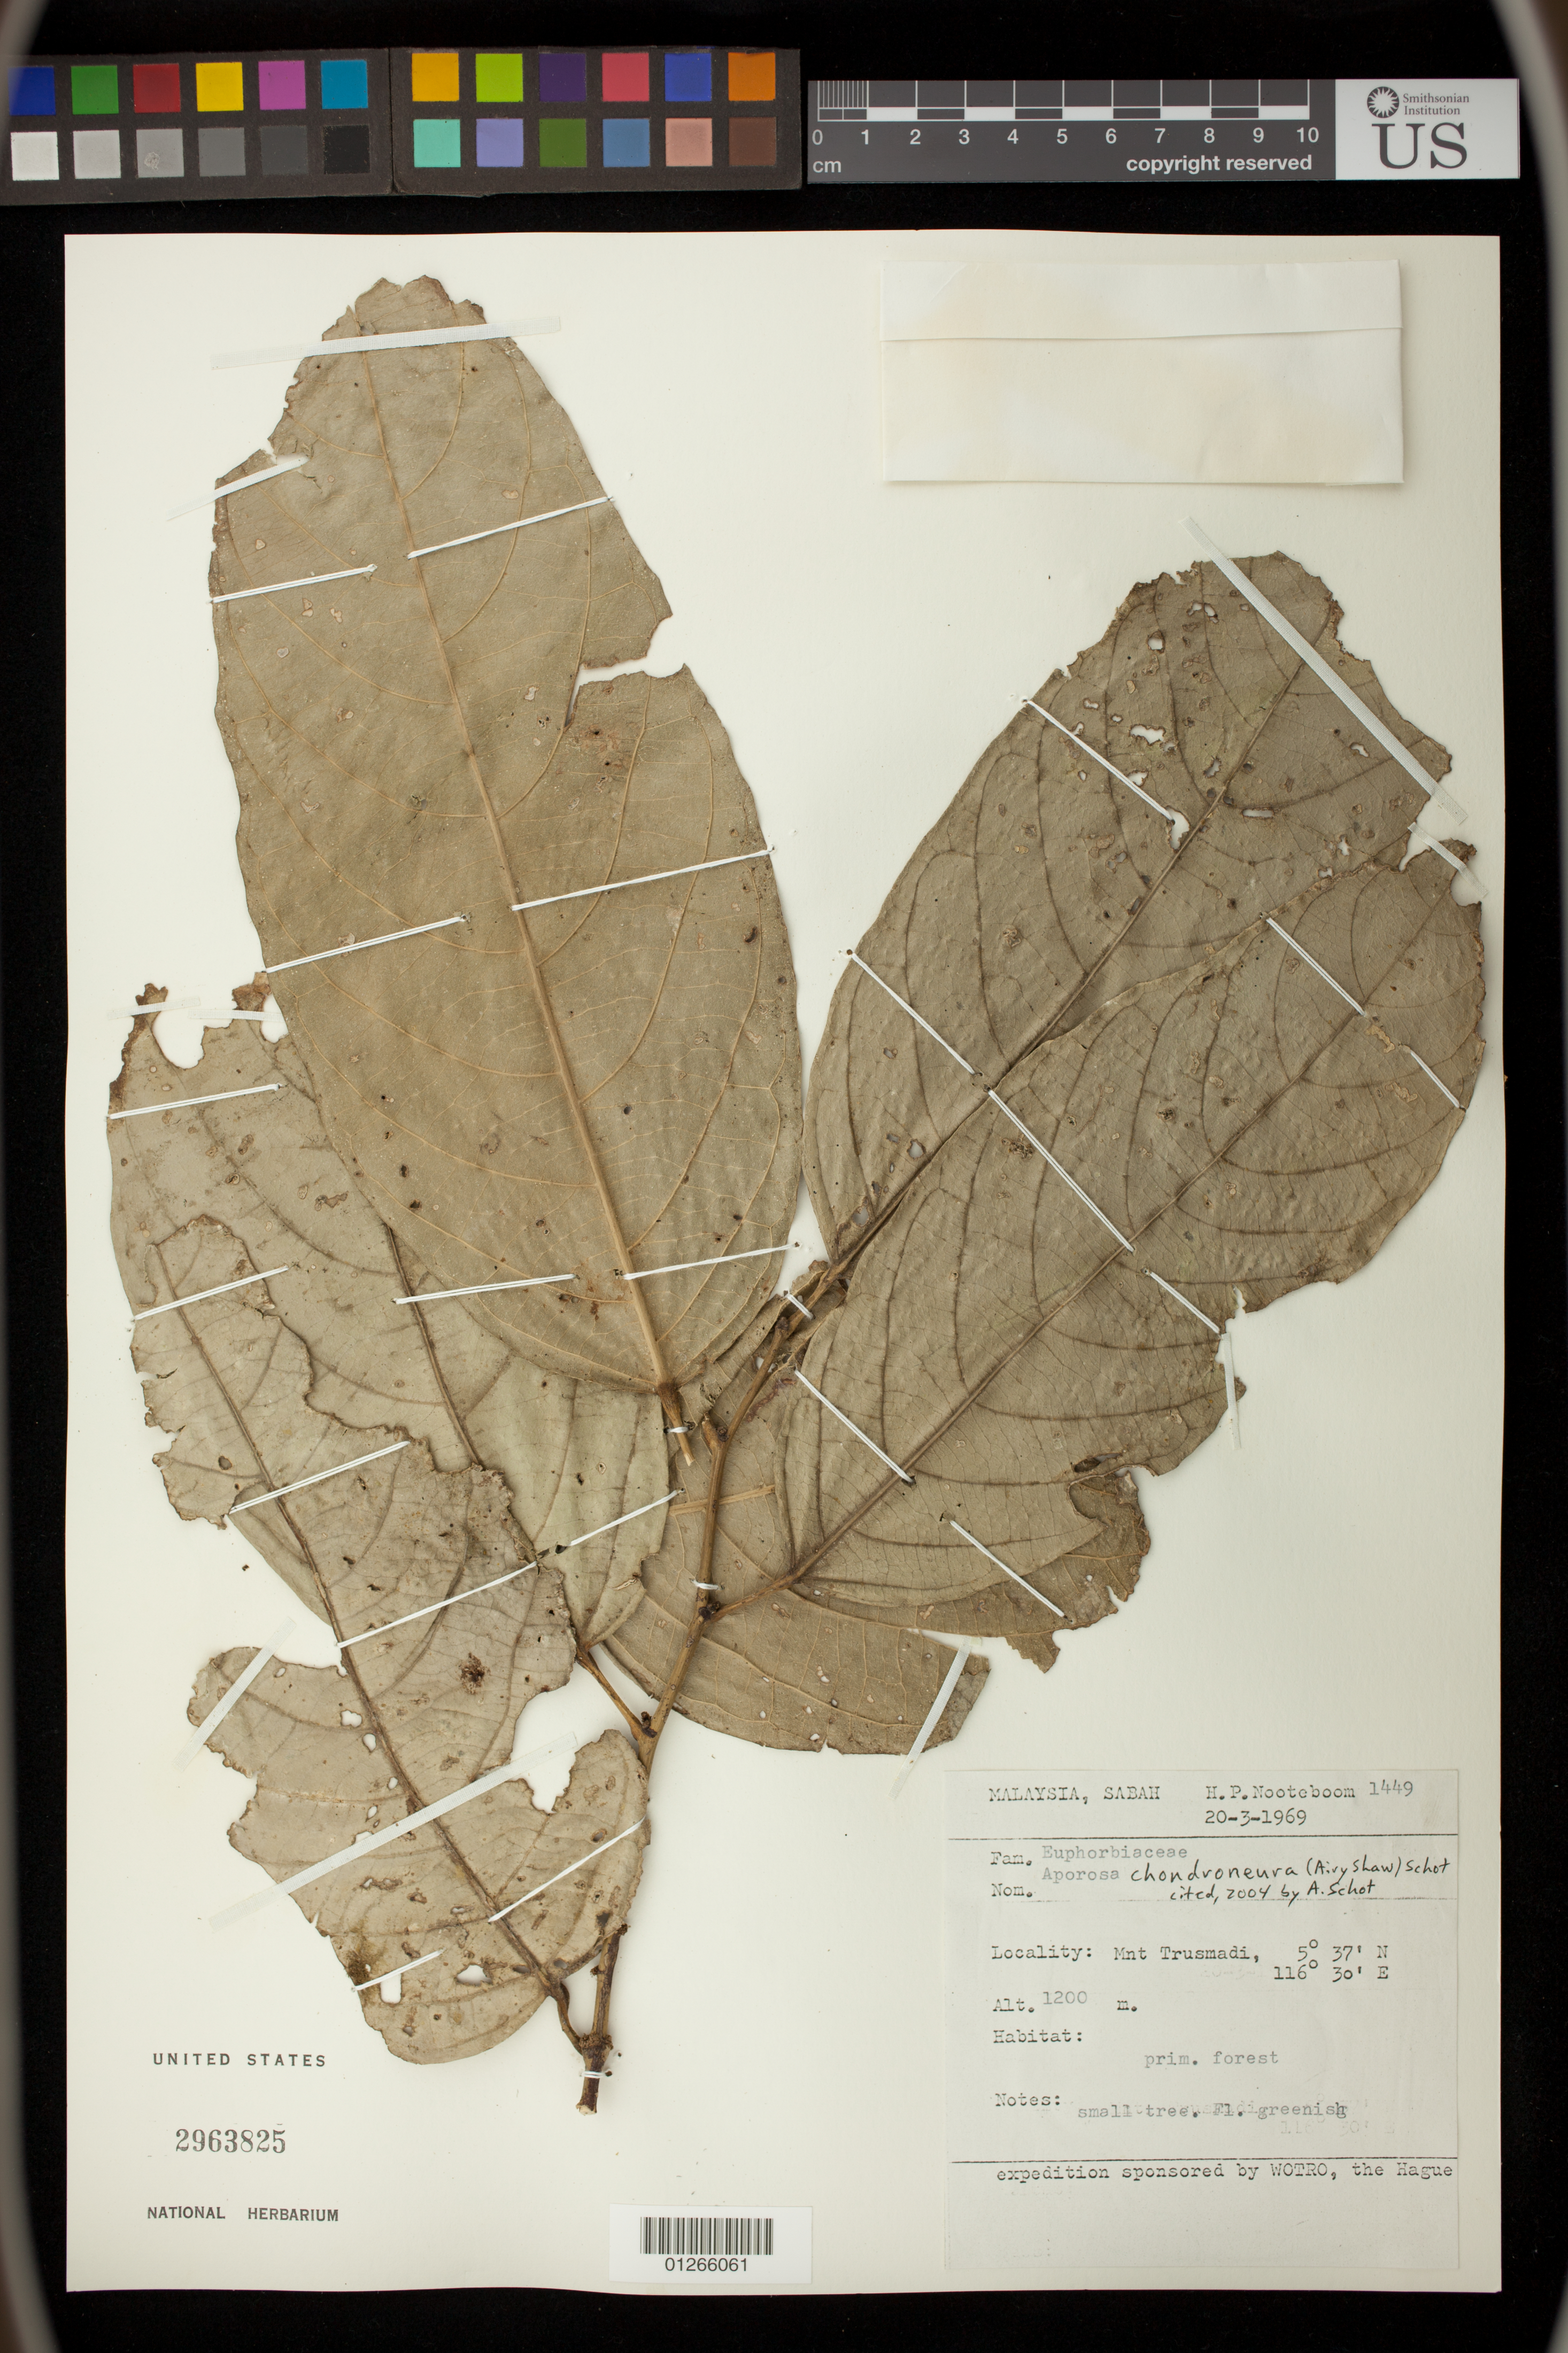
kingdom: Plantae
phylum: Tracheophyta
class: Magnoliopsida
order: Malpighiales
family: Phyllanthaceae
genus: Aporosa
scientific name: Aporosa chondroneura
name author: (Airy Shaw) A. Schott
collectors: H. P. Nooteboom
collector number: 1449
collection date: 1969-03-20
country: Malaysia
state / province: Sabah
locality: Mnt Trusmadi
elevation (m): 1200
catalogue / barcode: US 2963825